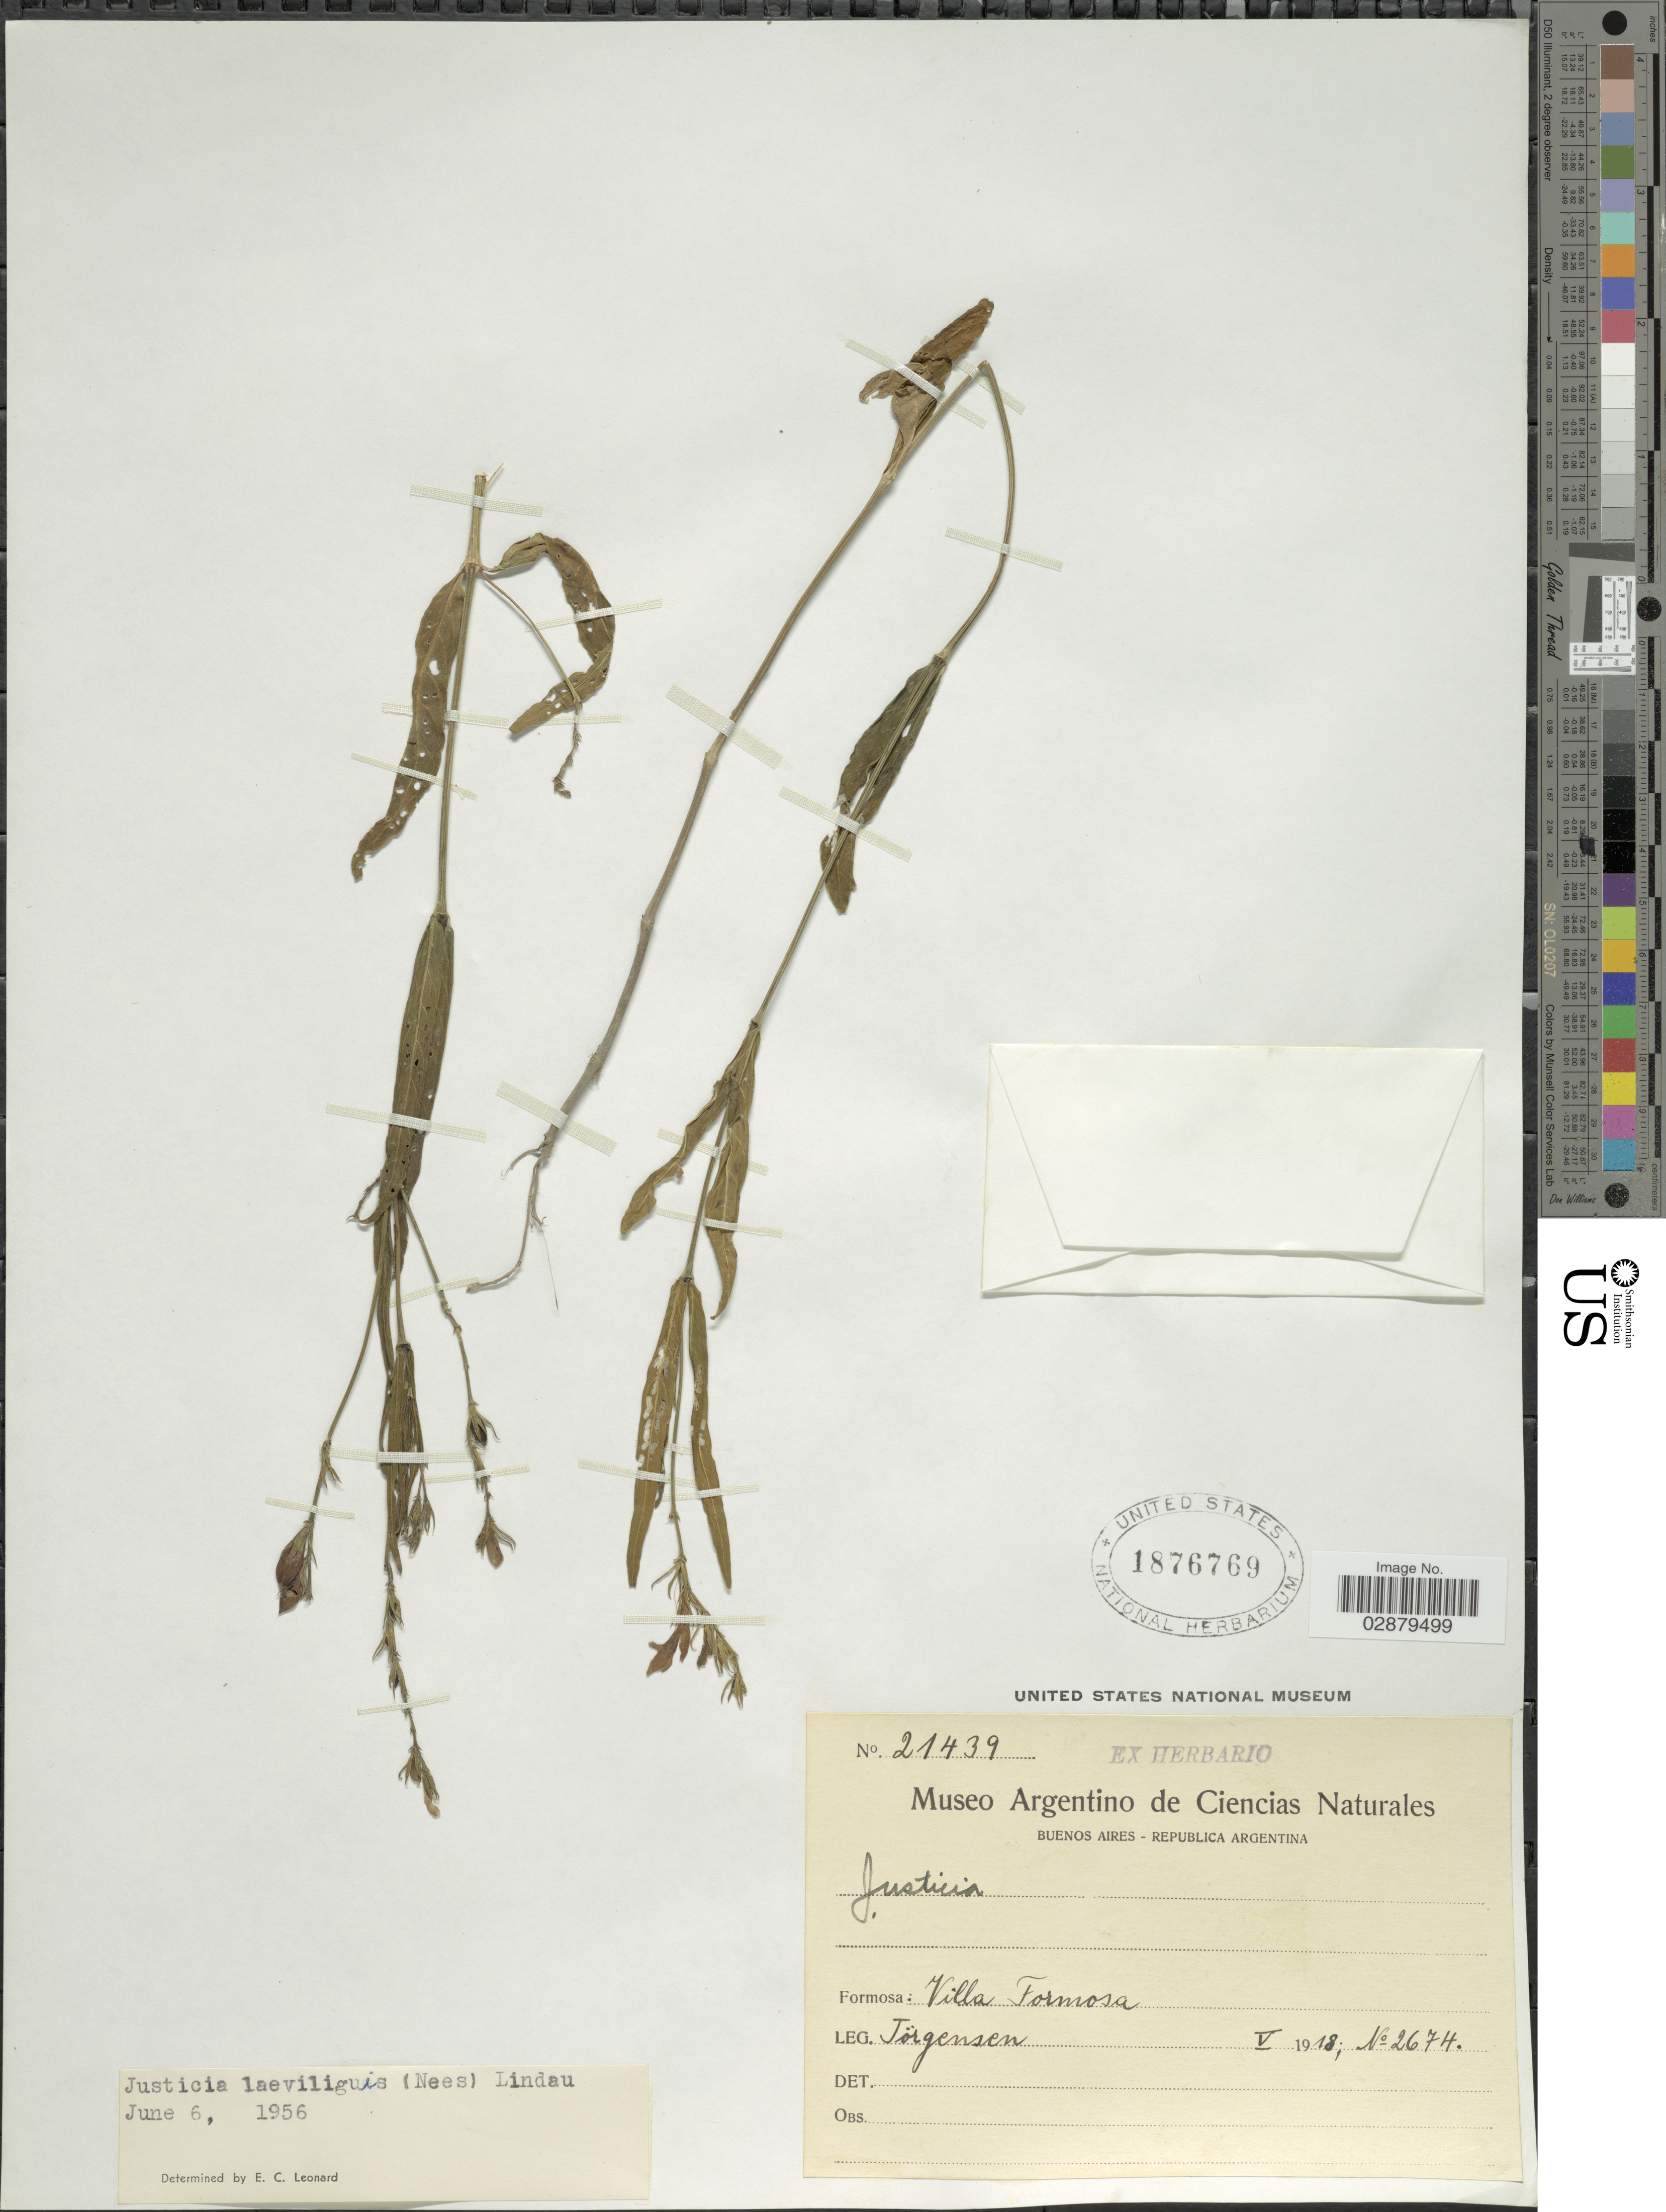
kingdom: Plantae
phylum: Tracheophyta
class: Magnoliopsida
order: Lamiales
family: Acanthaceae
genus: Justicia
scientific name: Justicia laevilinguis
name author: (Nees) Lindau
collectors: Jorgensen, --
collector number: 2674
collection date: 1918-05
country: Argentina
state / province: Formosa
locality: Villa Formosa.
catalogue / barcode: US 1876769